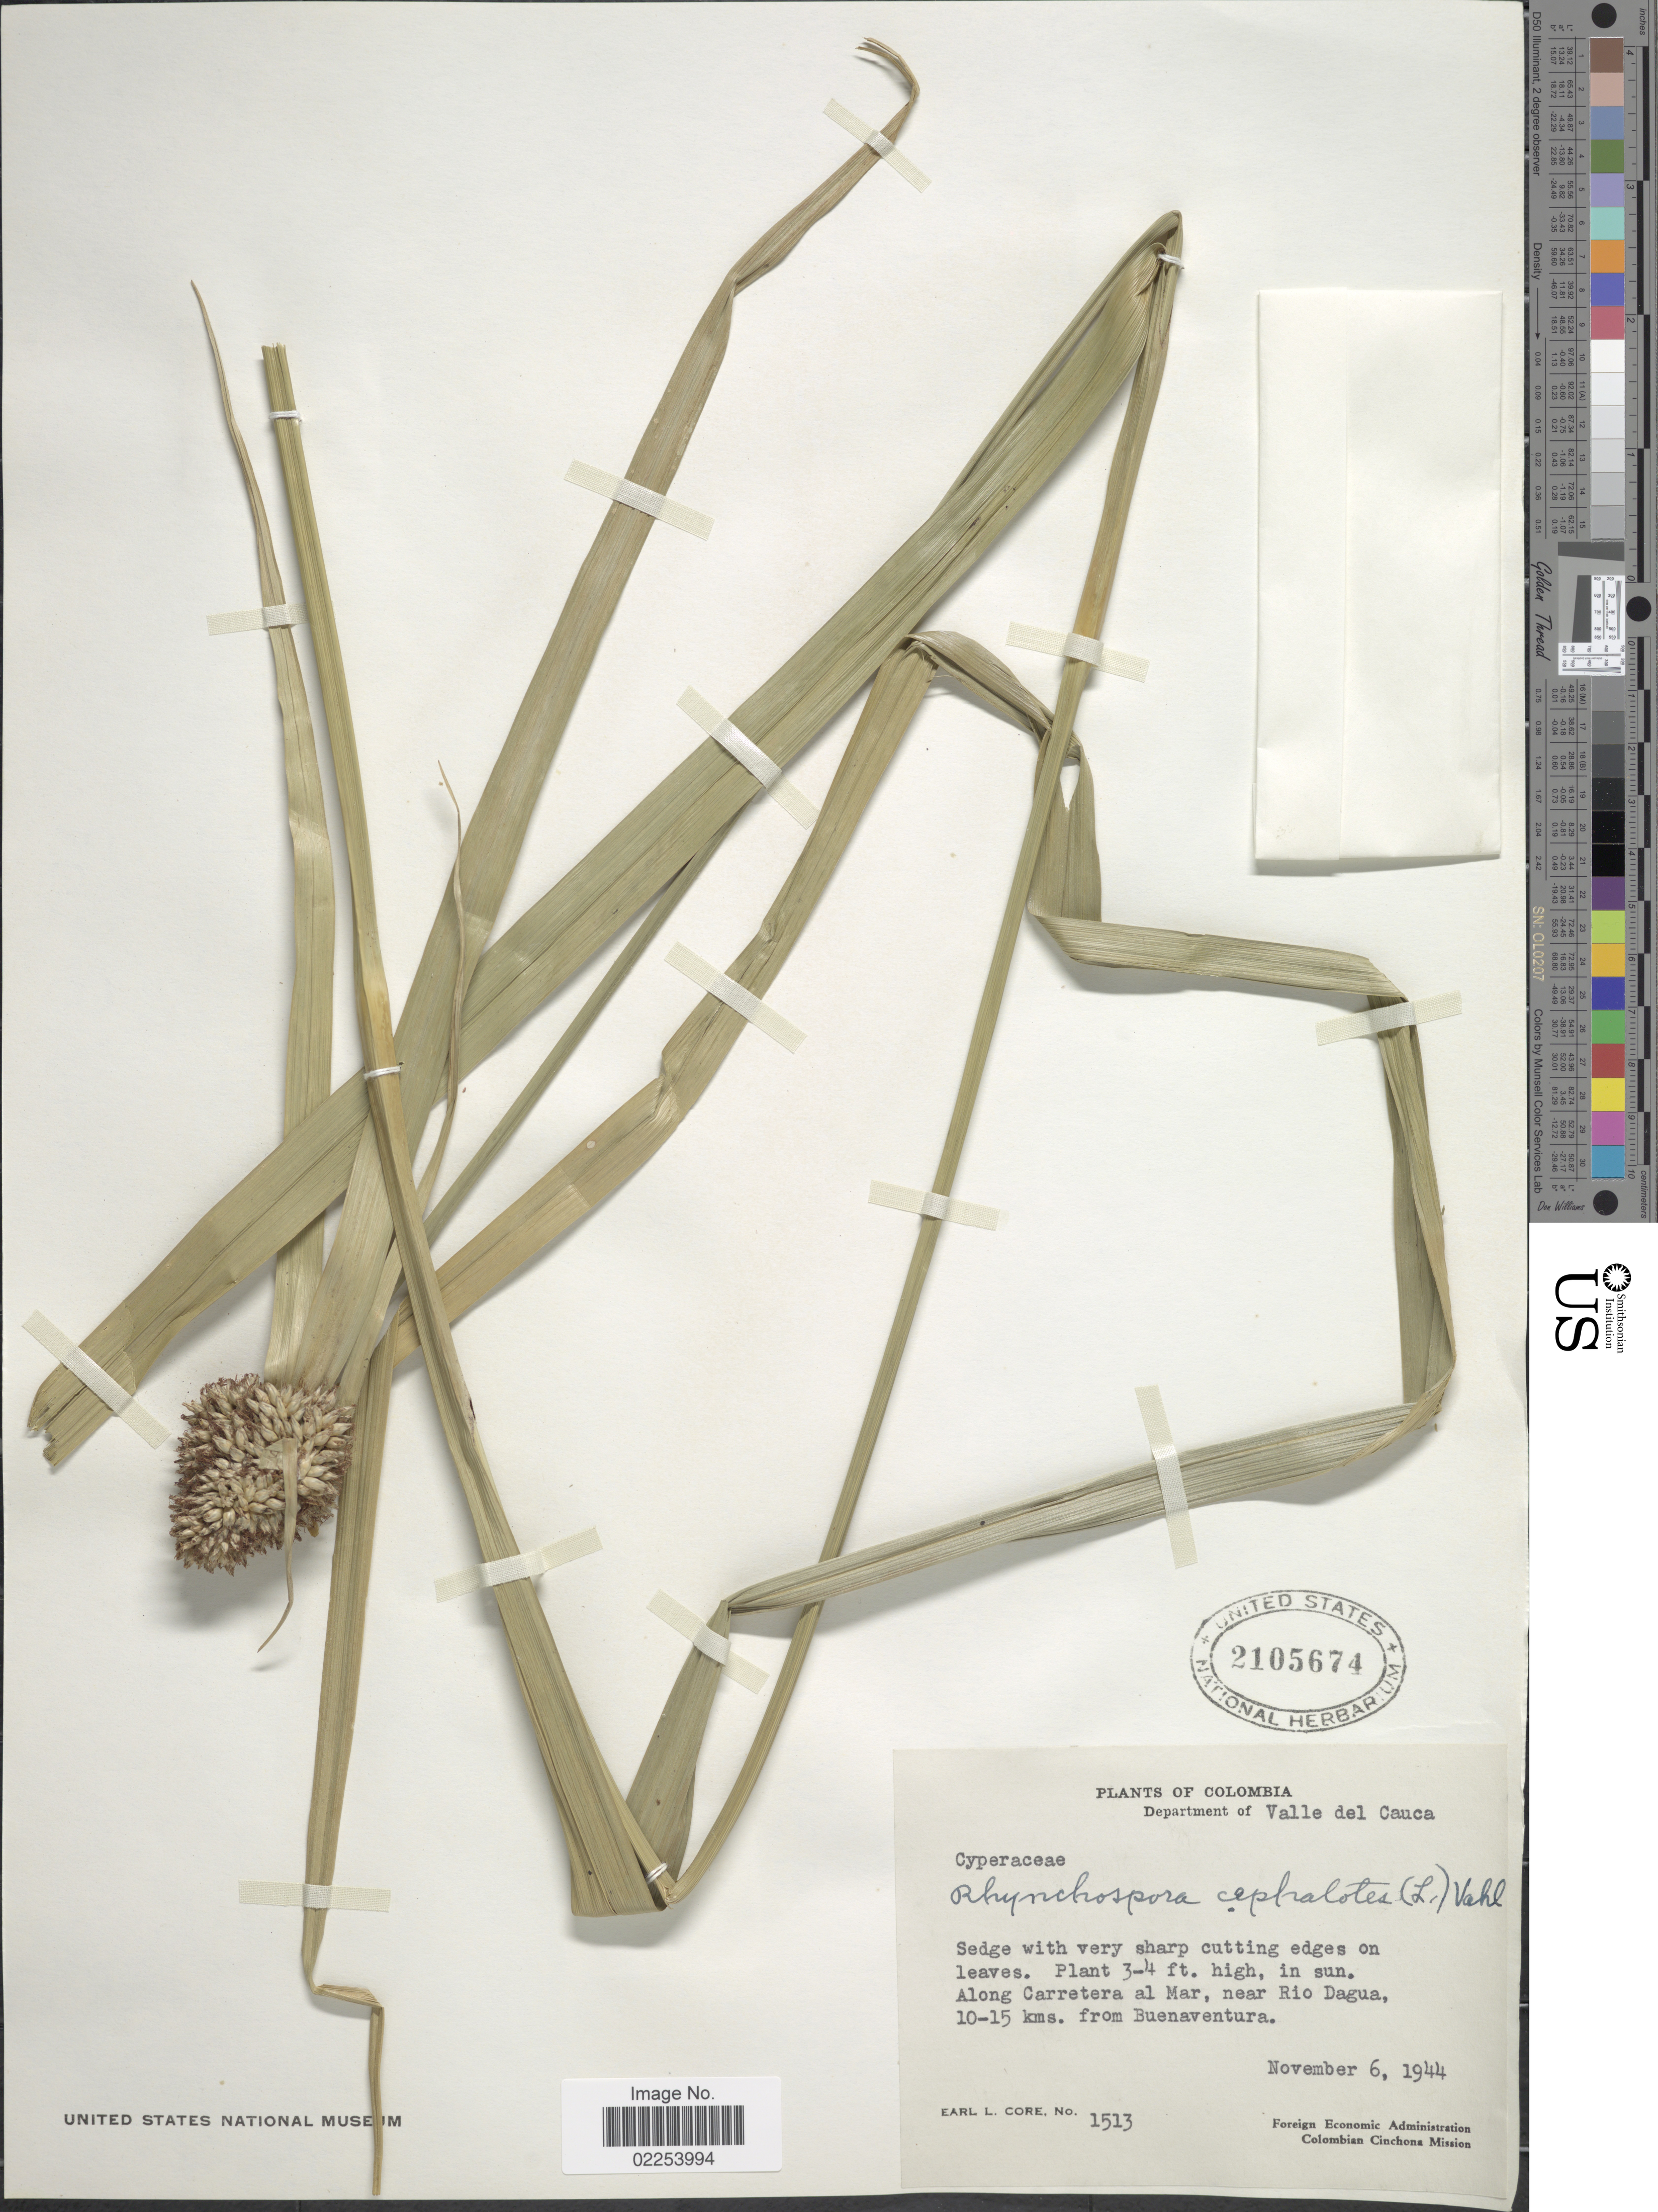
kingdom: Plantae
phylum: Tracheophyta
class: Liliopsida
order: Poales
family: Cyperaceae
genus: Rhynchospora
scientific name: Rhynchospora cephalotes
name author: (L.) Vahl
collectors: E. L. Core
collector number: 1513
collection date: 1944-11-06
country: Colombia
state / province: Valle del Cauca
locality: Along carretera al Mar, near Rio Dagua, 10-15 kms. from Buenaventura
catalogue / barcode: US 2105674